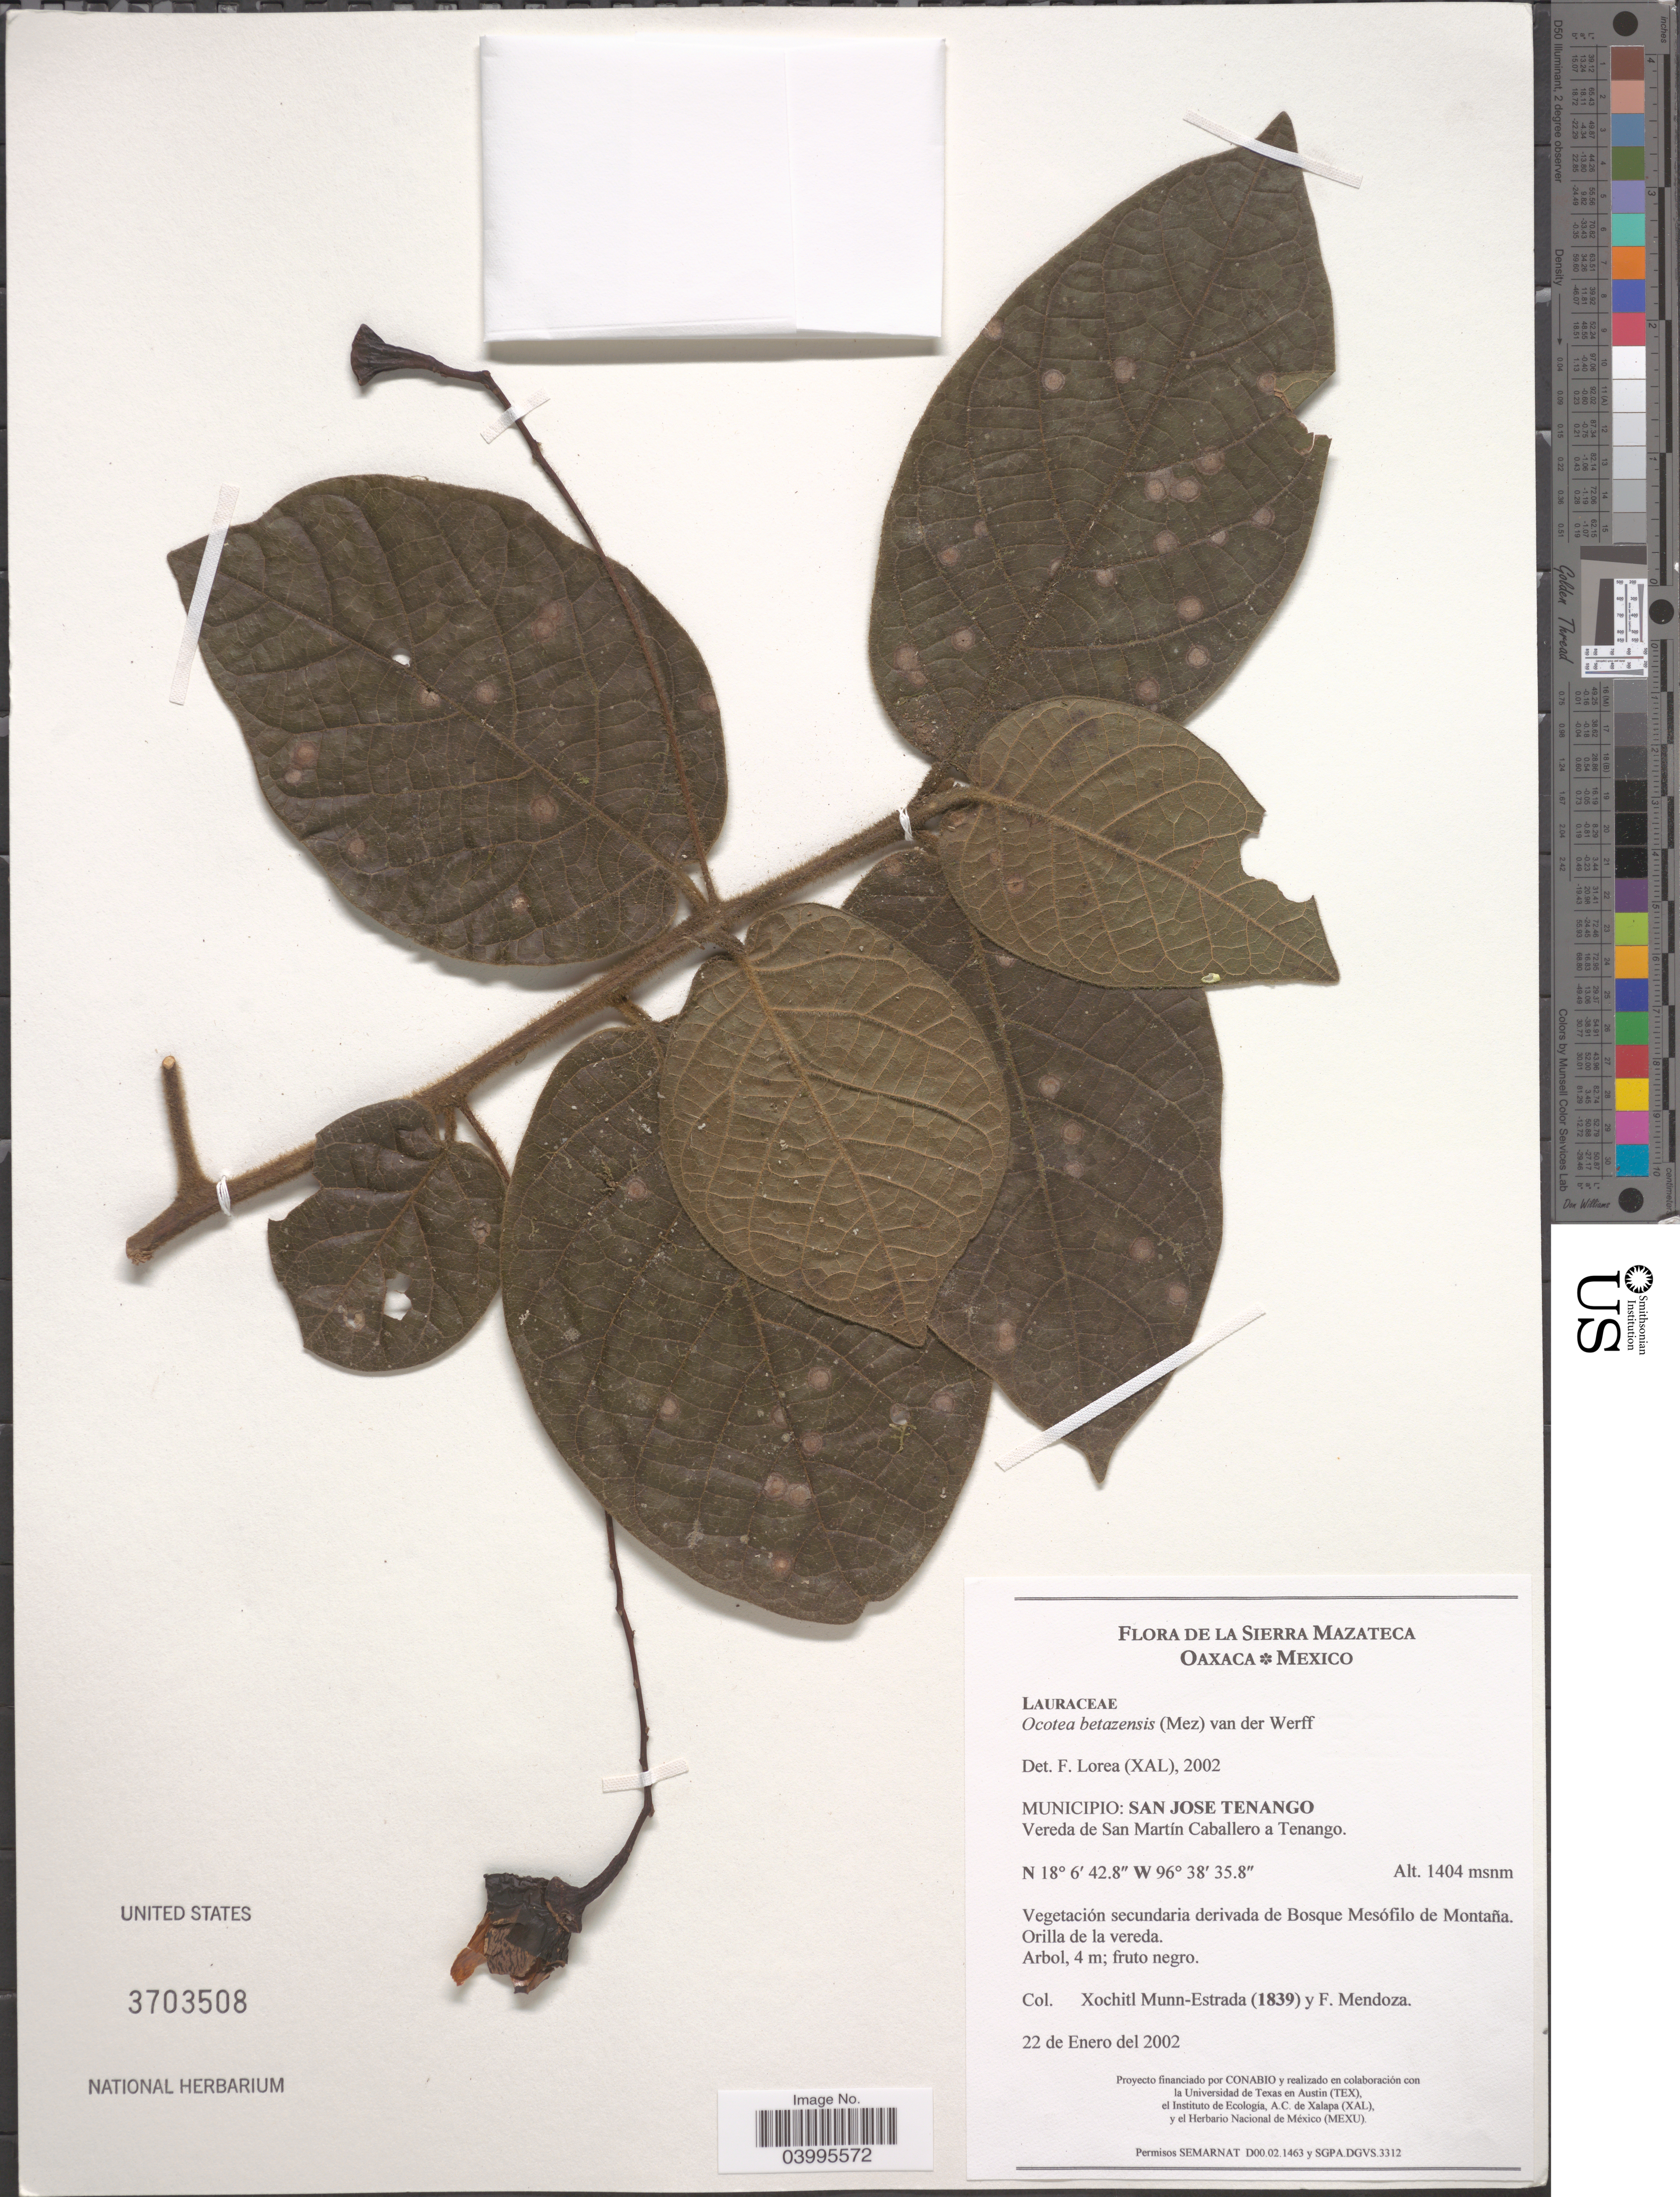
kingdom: Plantae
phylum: Tracheophyta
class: Magnoliopsida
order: Laurales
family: Lauraceae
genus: Ocotea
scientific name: Ocotea betazensis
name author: (Mez) van der Werff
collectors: X. Munn-Estrada & F. Mendoza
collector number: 1839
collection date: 2002-01-22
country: Mexico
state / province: Oaxaca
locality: Sierra Mazateca. Municipio: San Jose Tenango. Vereda de San Martín Caballero a Tenango.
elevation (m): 1404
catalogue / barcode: US 3703508